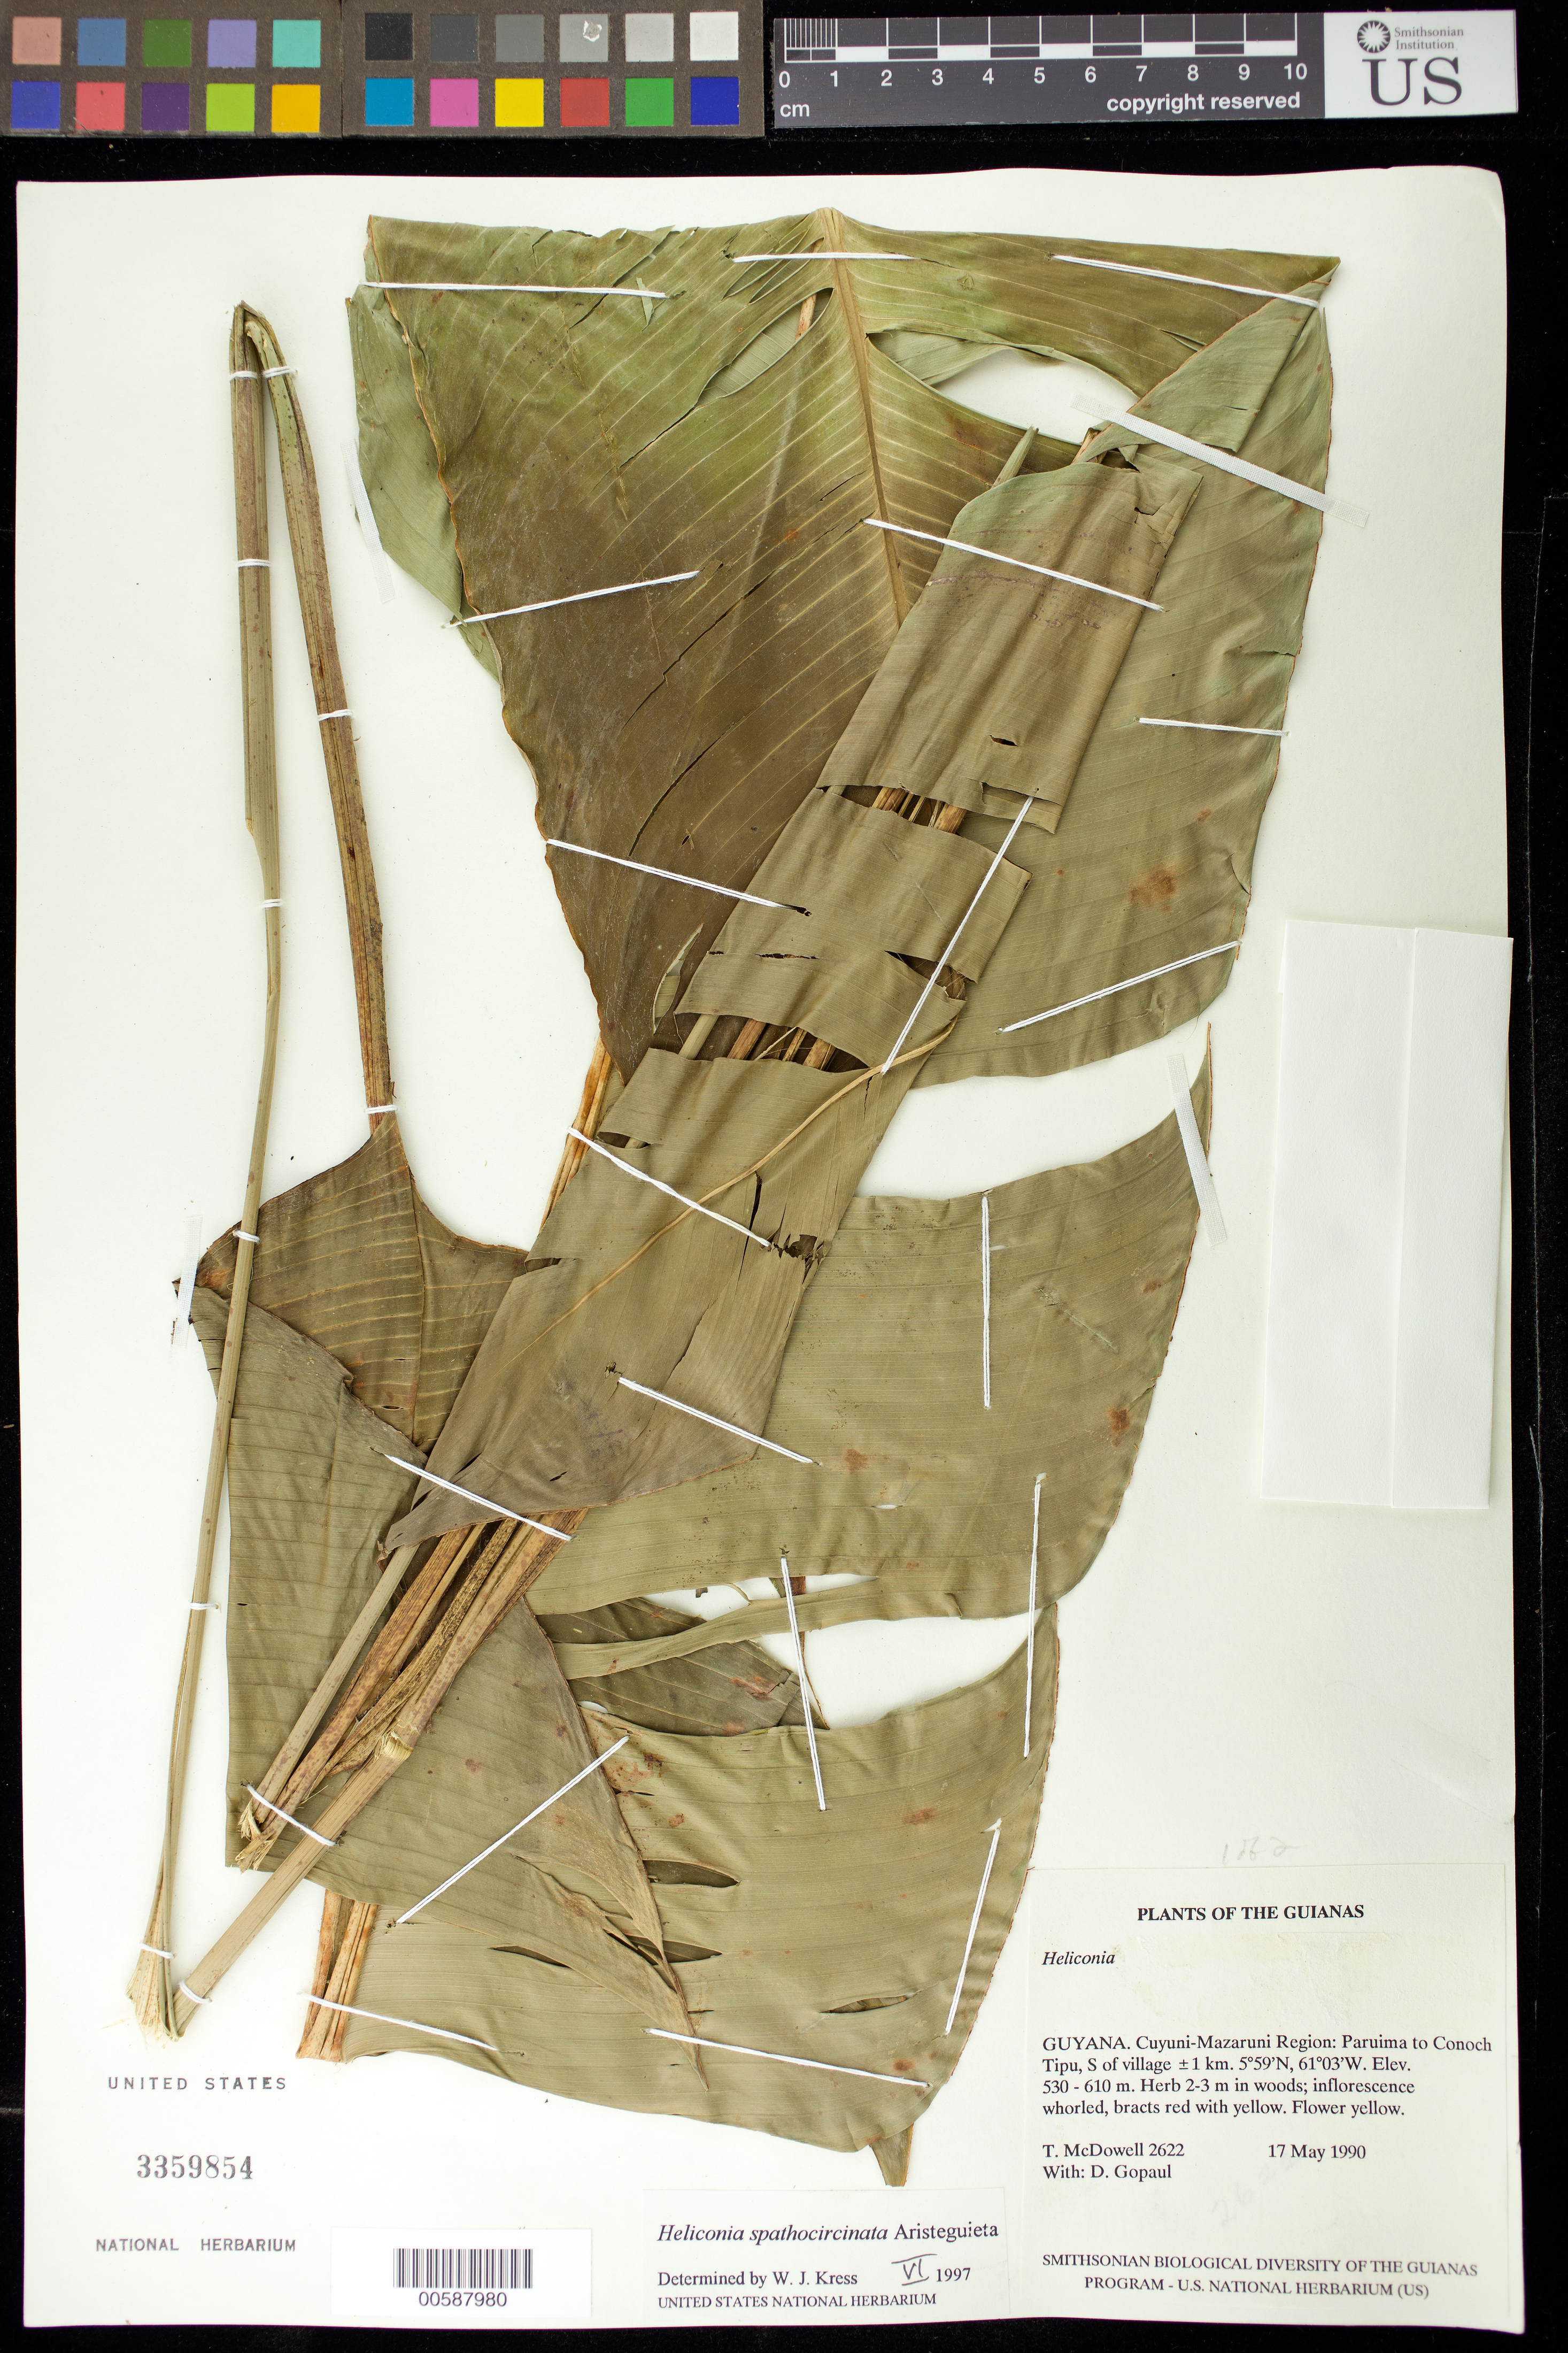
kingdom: Plantae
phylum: Tracheophyta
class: Liliopsida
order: Zingiberales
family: Heliconiaceae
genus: Heliconia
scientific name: Heliconia spathocircinata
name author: Aristeg.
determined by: Kress, W. J., (US), Smithsonian Institution - National Museum of Natural History (UNITED STATES)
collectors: T. McDowell & D. Gopaul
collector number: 2622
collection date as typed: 17 May 1990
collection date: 1990-05-17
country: Guyana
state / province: Cuyuni-Mazaruni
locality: Paruima to Conoch Tipu, S of village ±1 km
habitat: Disturbed farmed hillside with regrowth forest; old forest on hilltop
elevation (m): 530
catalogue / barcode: US 3359854